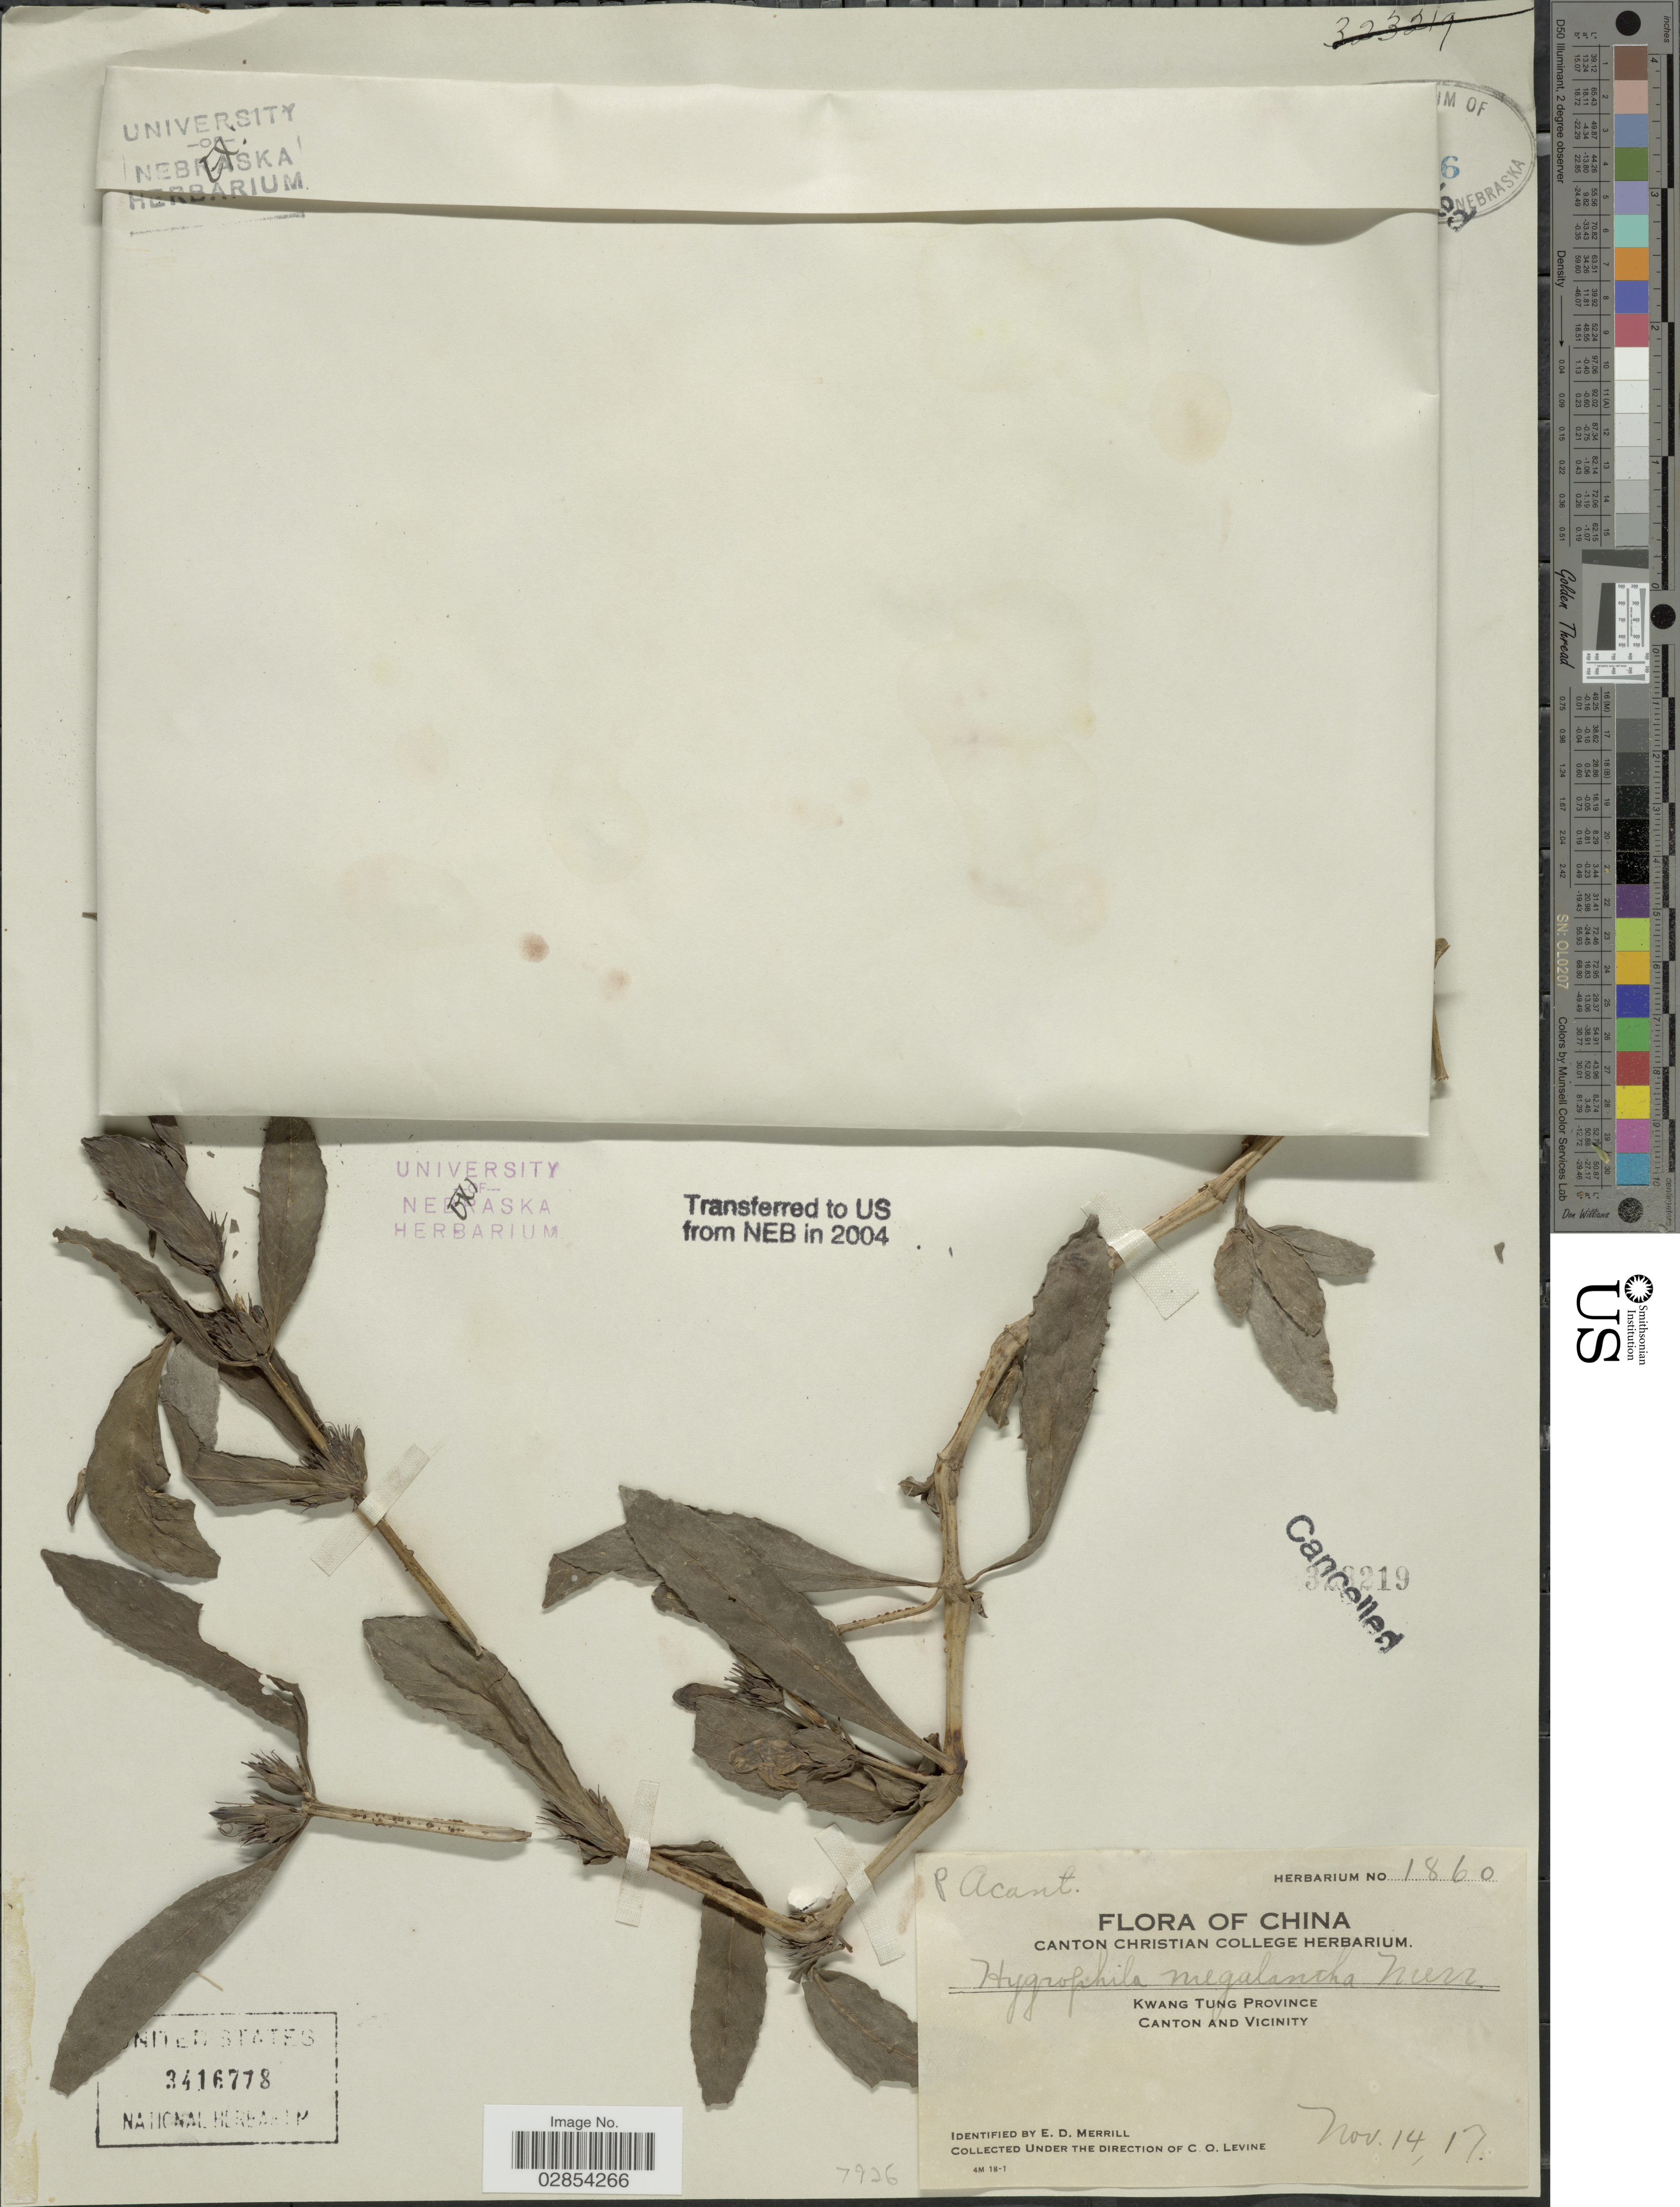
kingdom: Plantae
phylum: Tracheophyta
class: Magnoliopsida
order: Lamiales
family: Acanthaceae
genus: Hygrophila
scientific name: Hygrophila megalantha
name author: Merr.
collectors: C. O. Levine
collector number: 1860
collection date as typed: Transcribed d/m/y: 14/11/17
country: China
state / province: Guangdong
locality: Kwang Tung Province. Canton and Vicinity.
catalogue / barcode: US 3416778